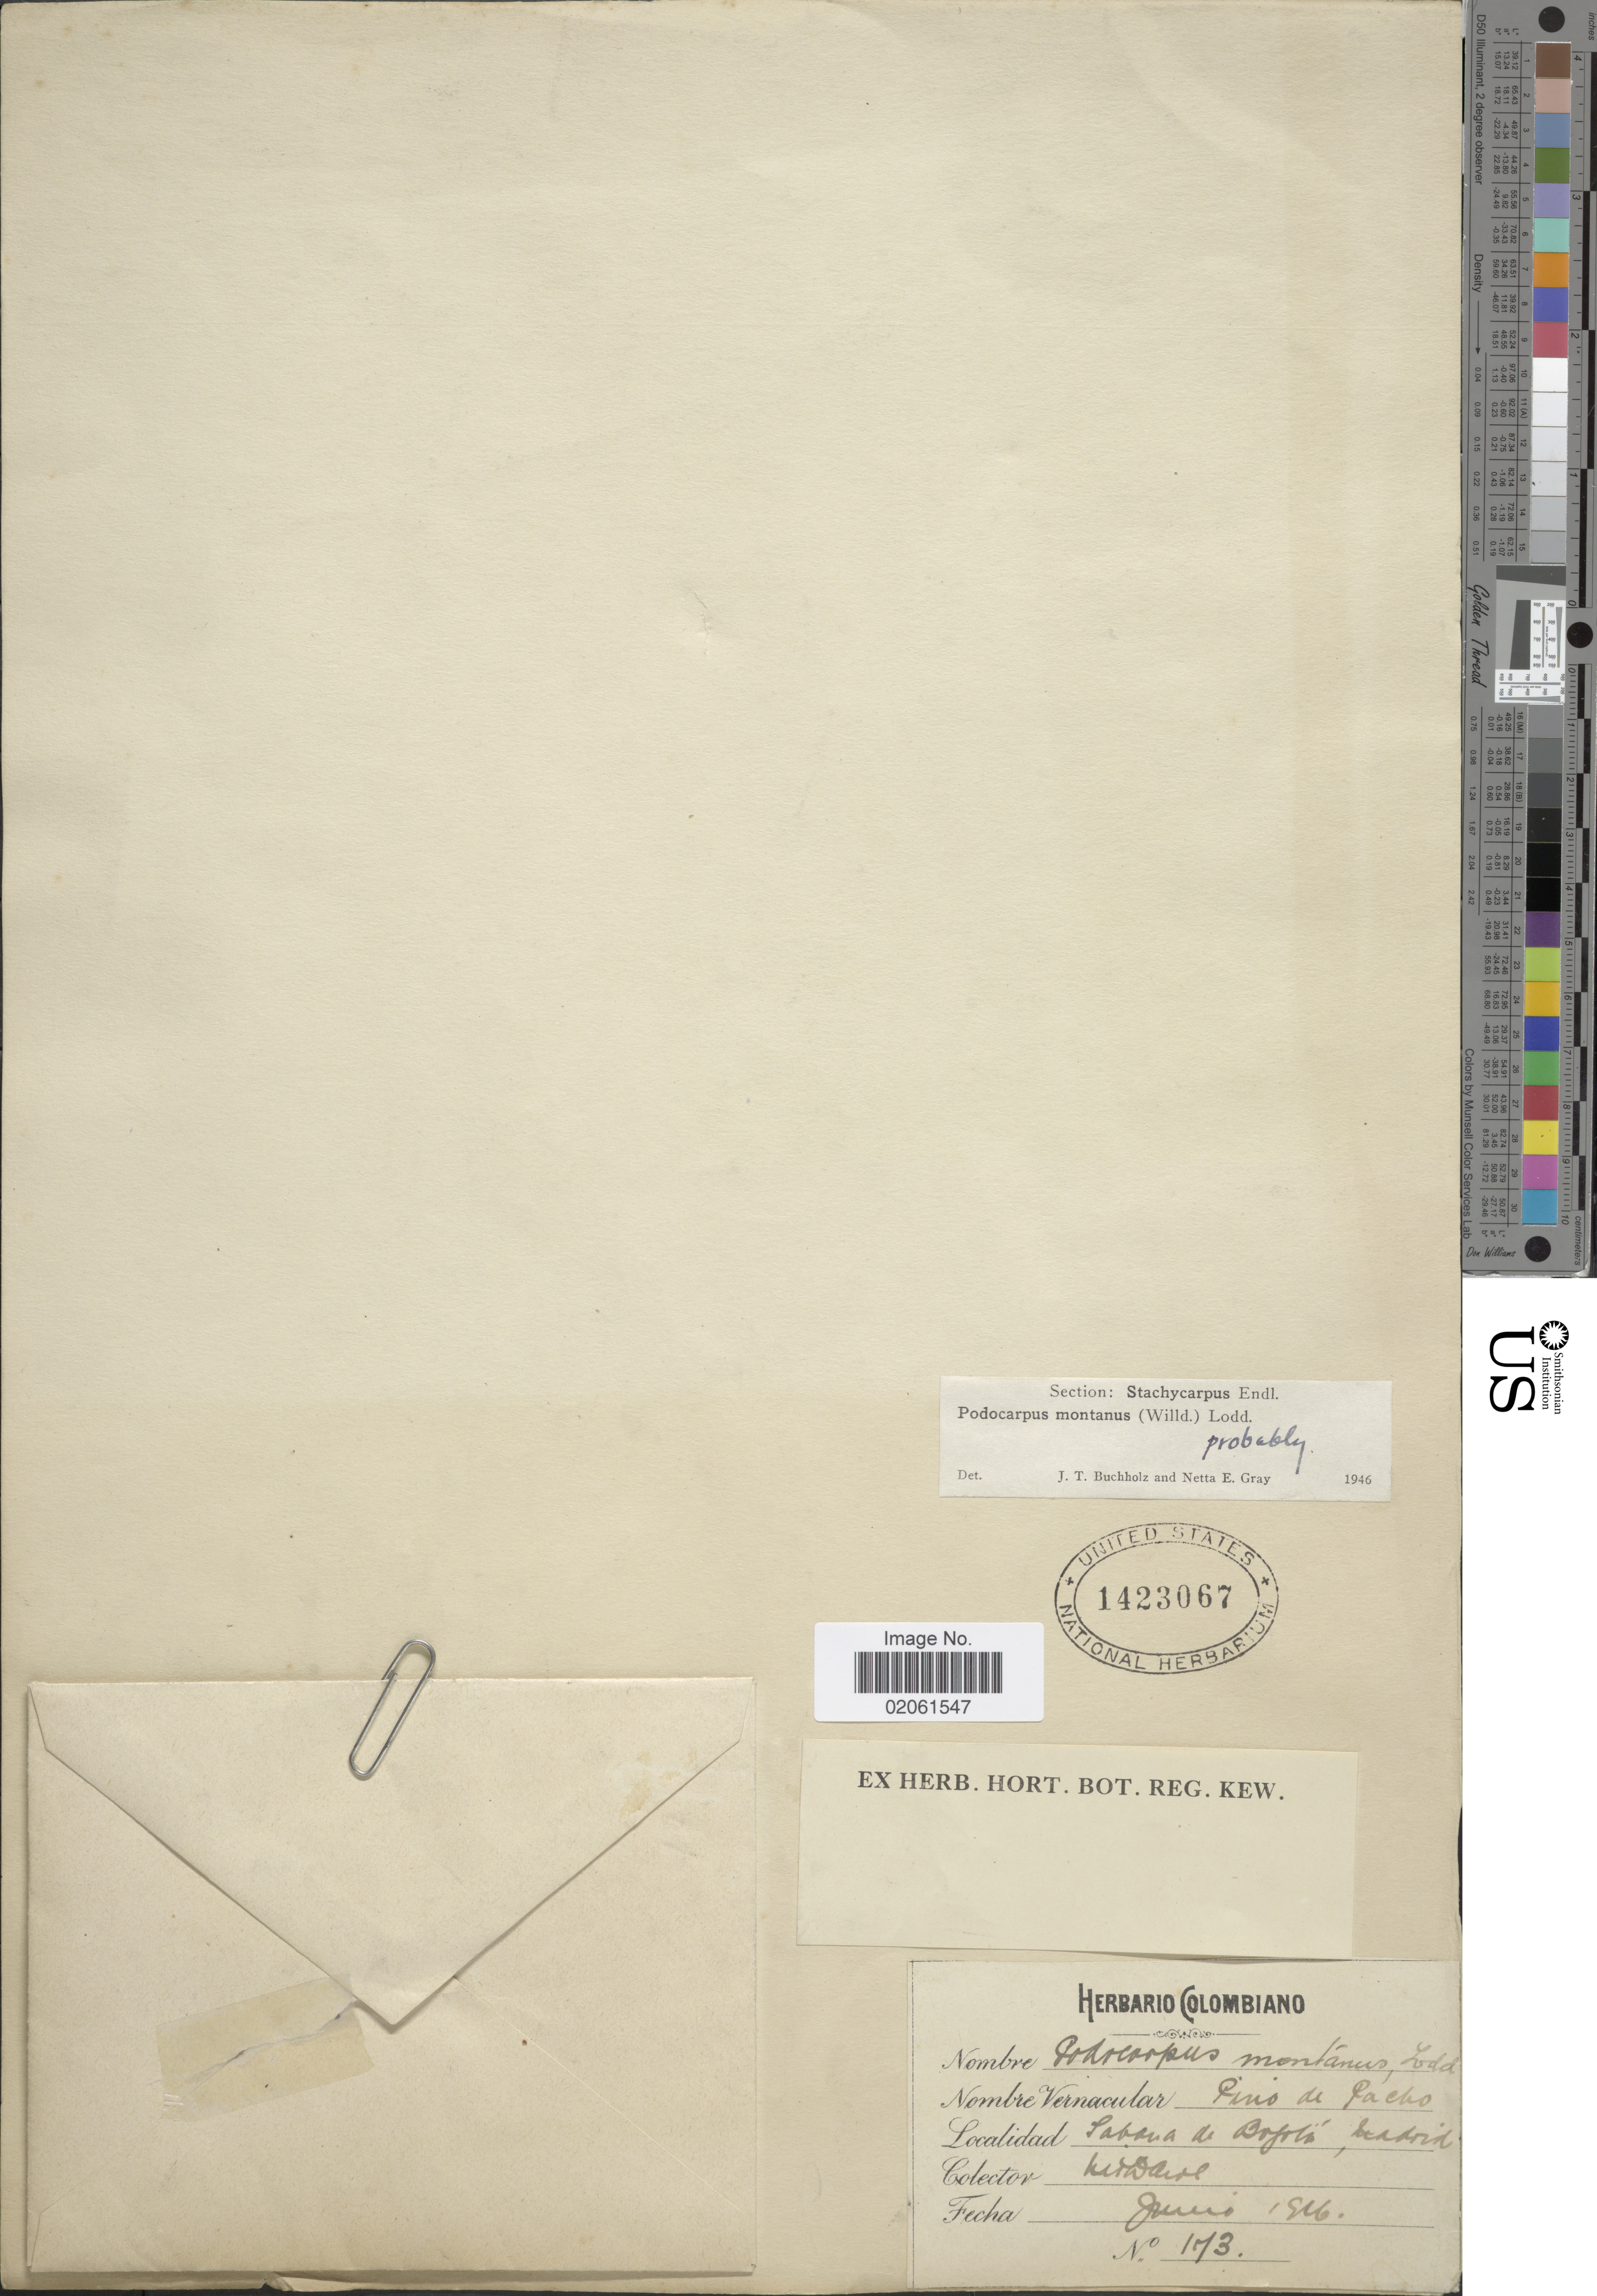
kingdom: Plantae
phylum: Tracheophyta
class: Pinopsida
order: Pinales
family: Podocarpaceae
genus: Podocarpus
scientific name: Podocarpus montanus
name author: (Humb. & Bonpl. ex Willd.) Lodd. ex Endl.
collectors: M. T. Dawe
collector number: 173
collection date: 1916-06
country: Colombia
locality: Sabana de Bogota, Madrid.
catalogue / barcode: US 1423067